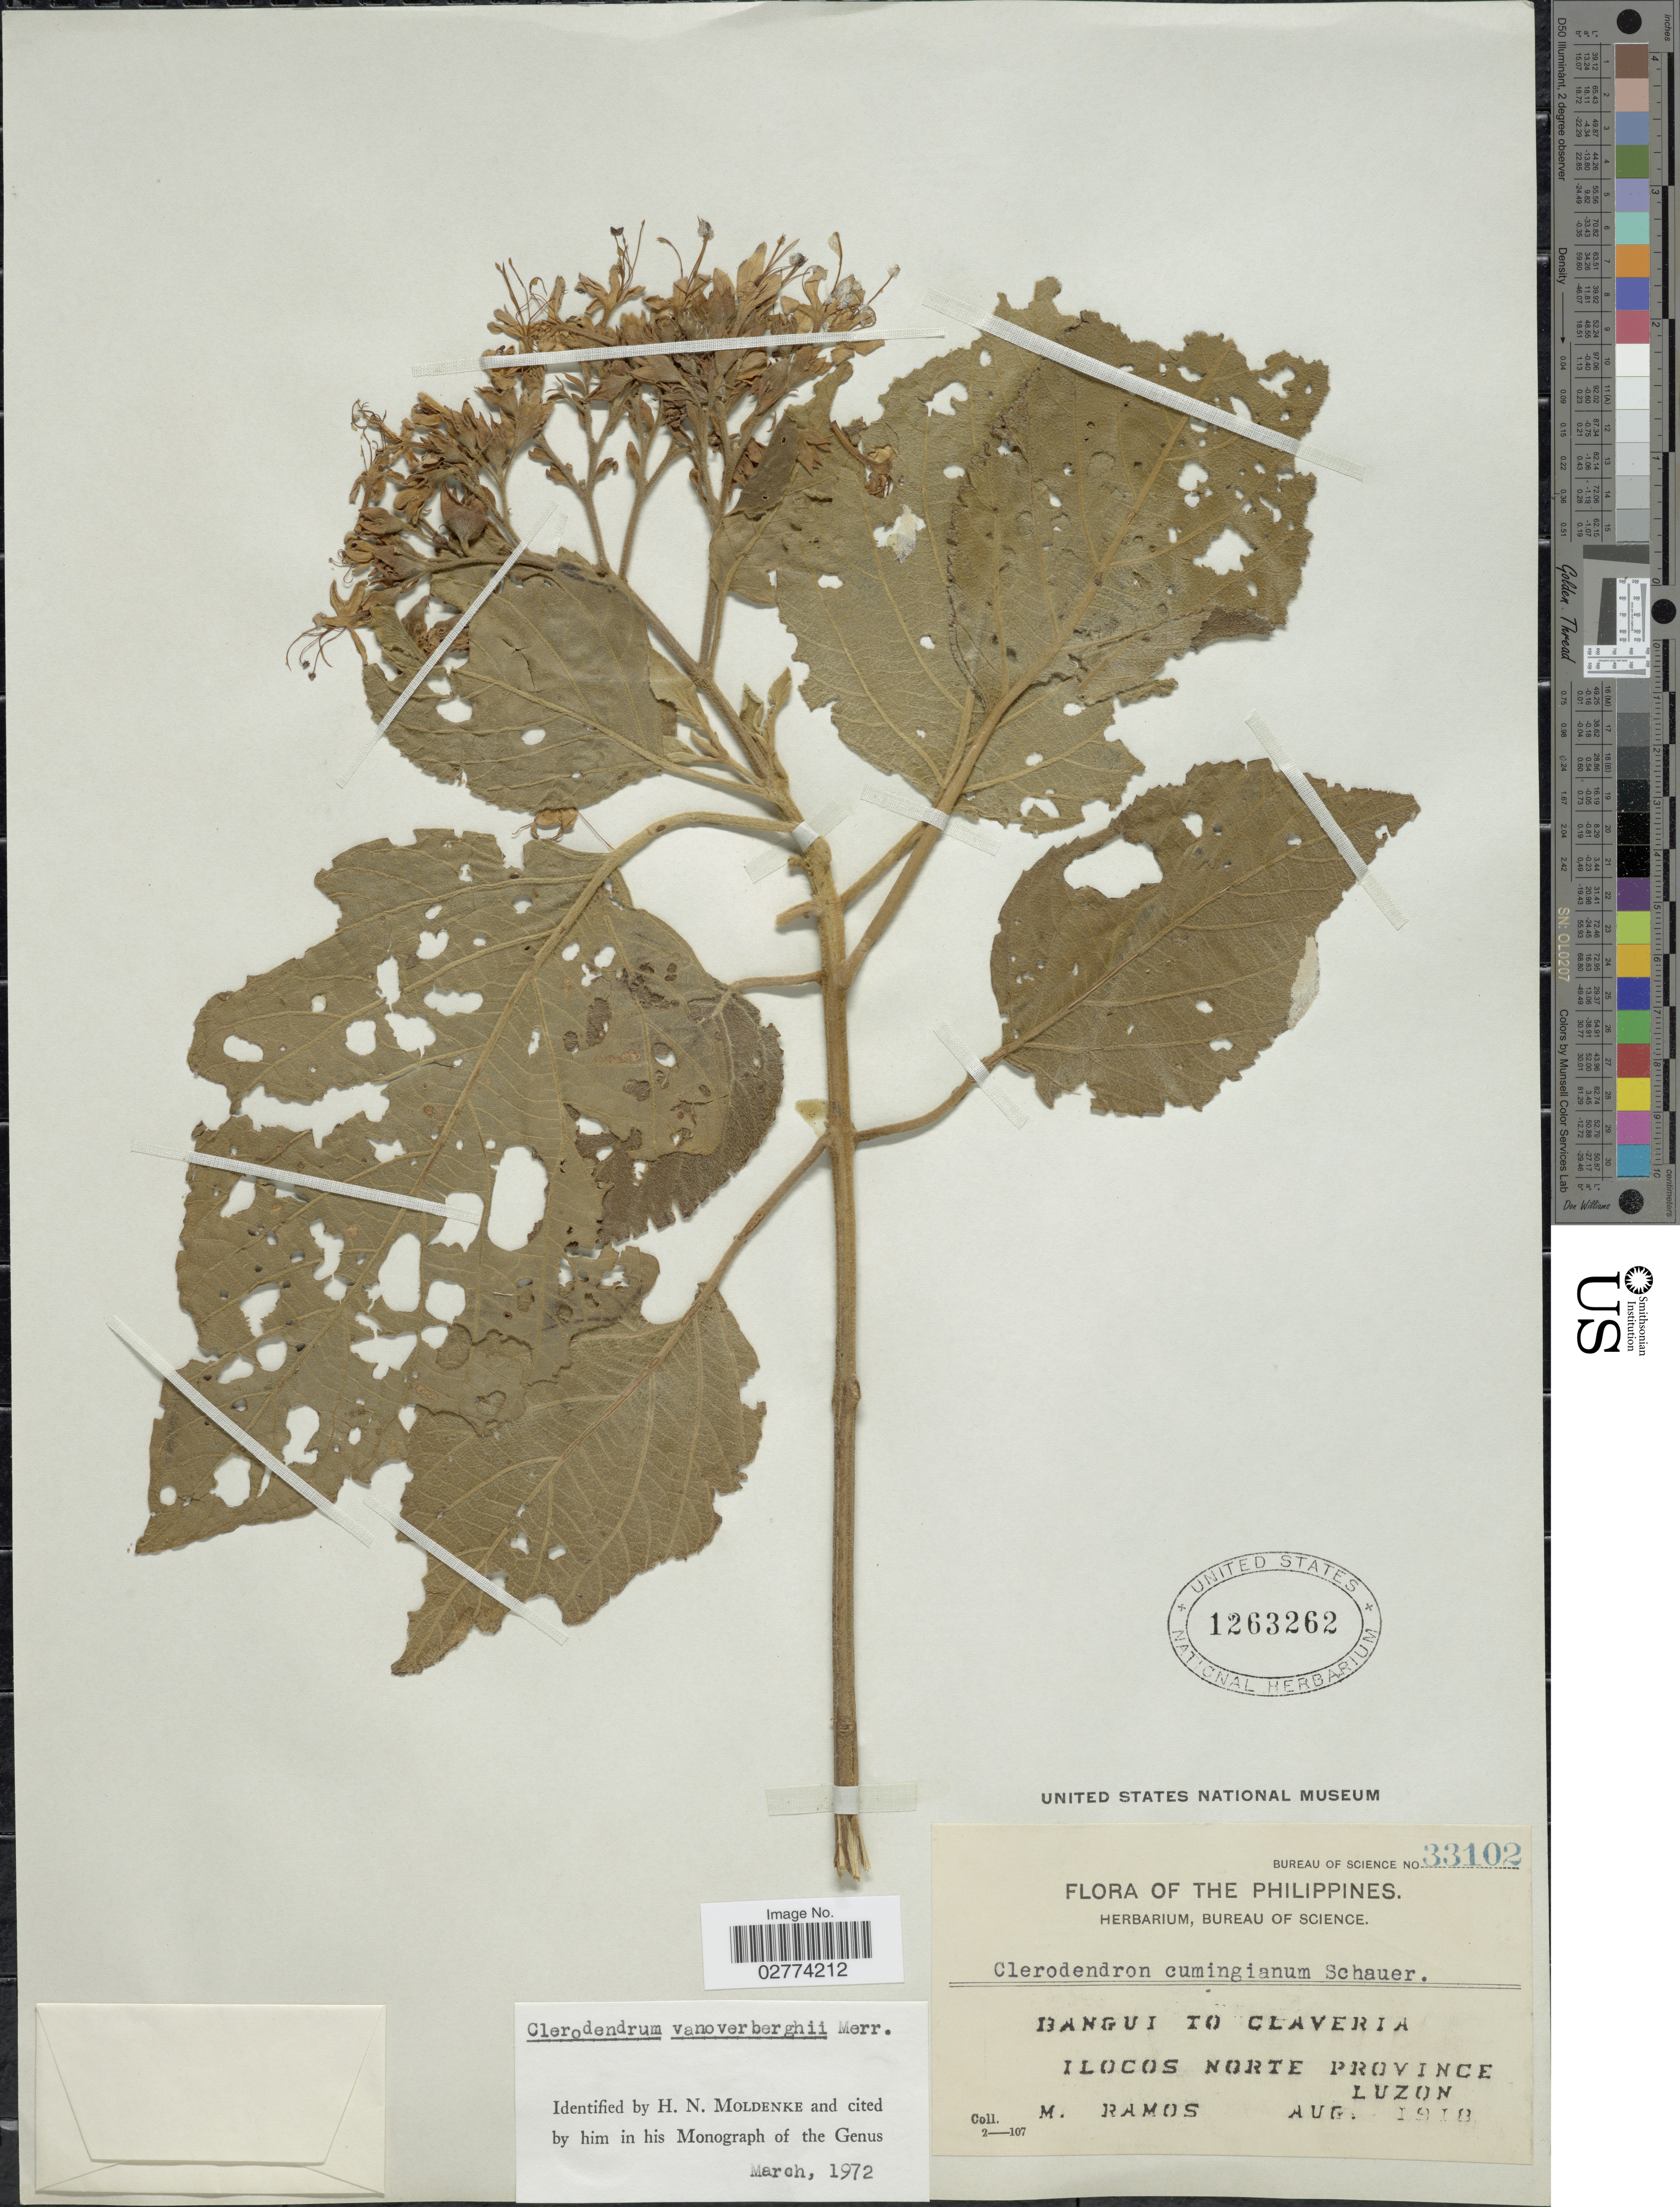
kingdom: Plantae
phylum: Tracheophyta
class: Magnoliopsida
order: Lamiales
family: Lamiaceae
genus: Clerodendrum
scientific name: Clerodendrum vanoverberghii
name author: Merr.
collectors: A. Ramos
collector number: Bureau of Science 33102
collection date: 1918-08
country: Philippines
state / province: Ilocos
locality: Bangui to Claveria. Ilocos norte province. Luzon.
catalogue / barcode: US 1263262